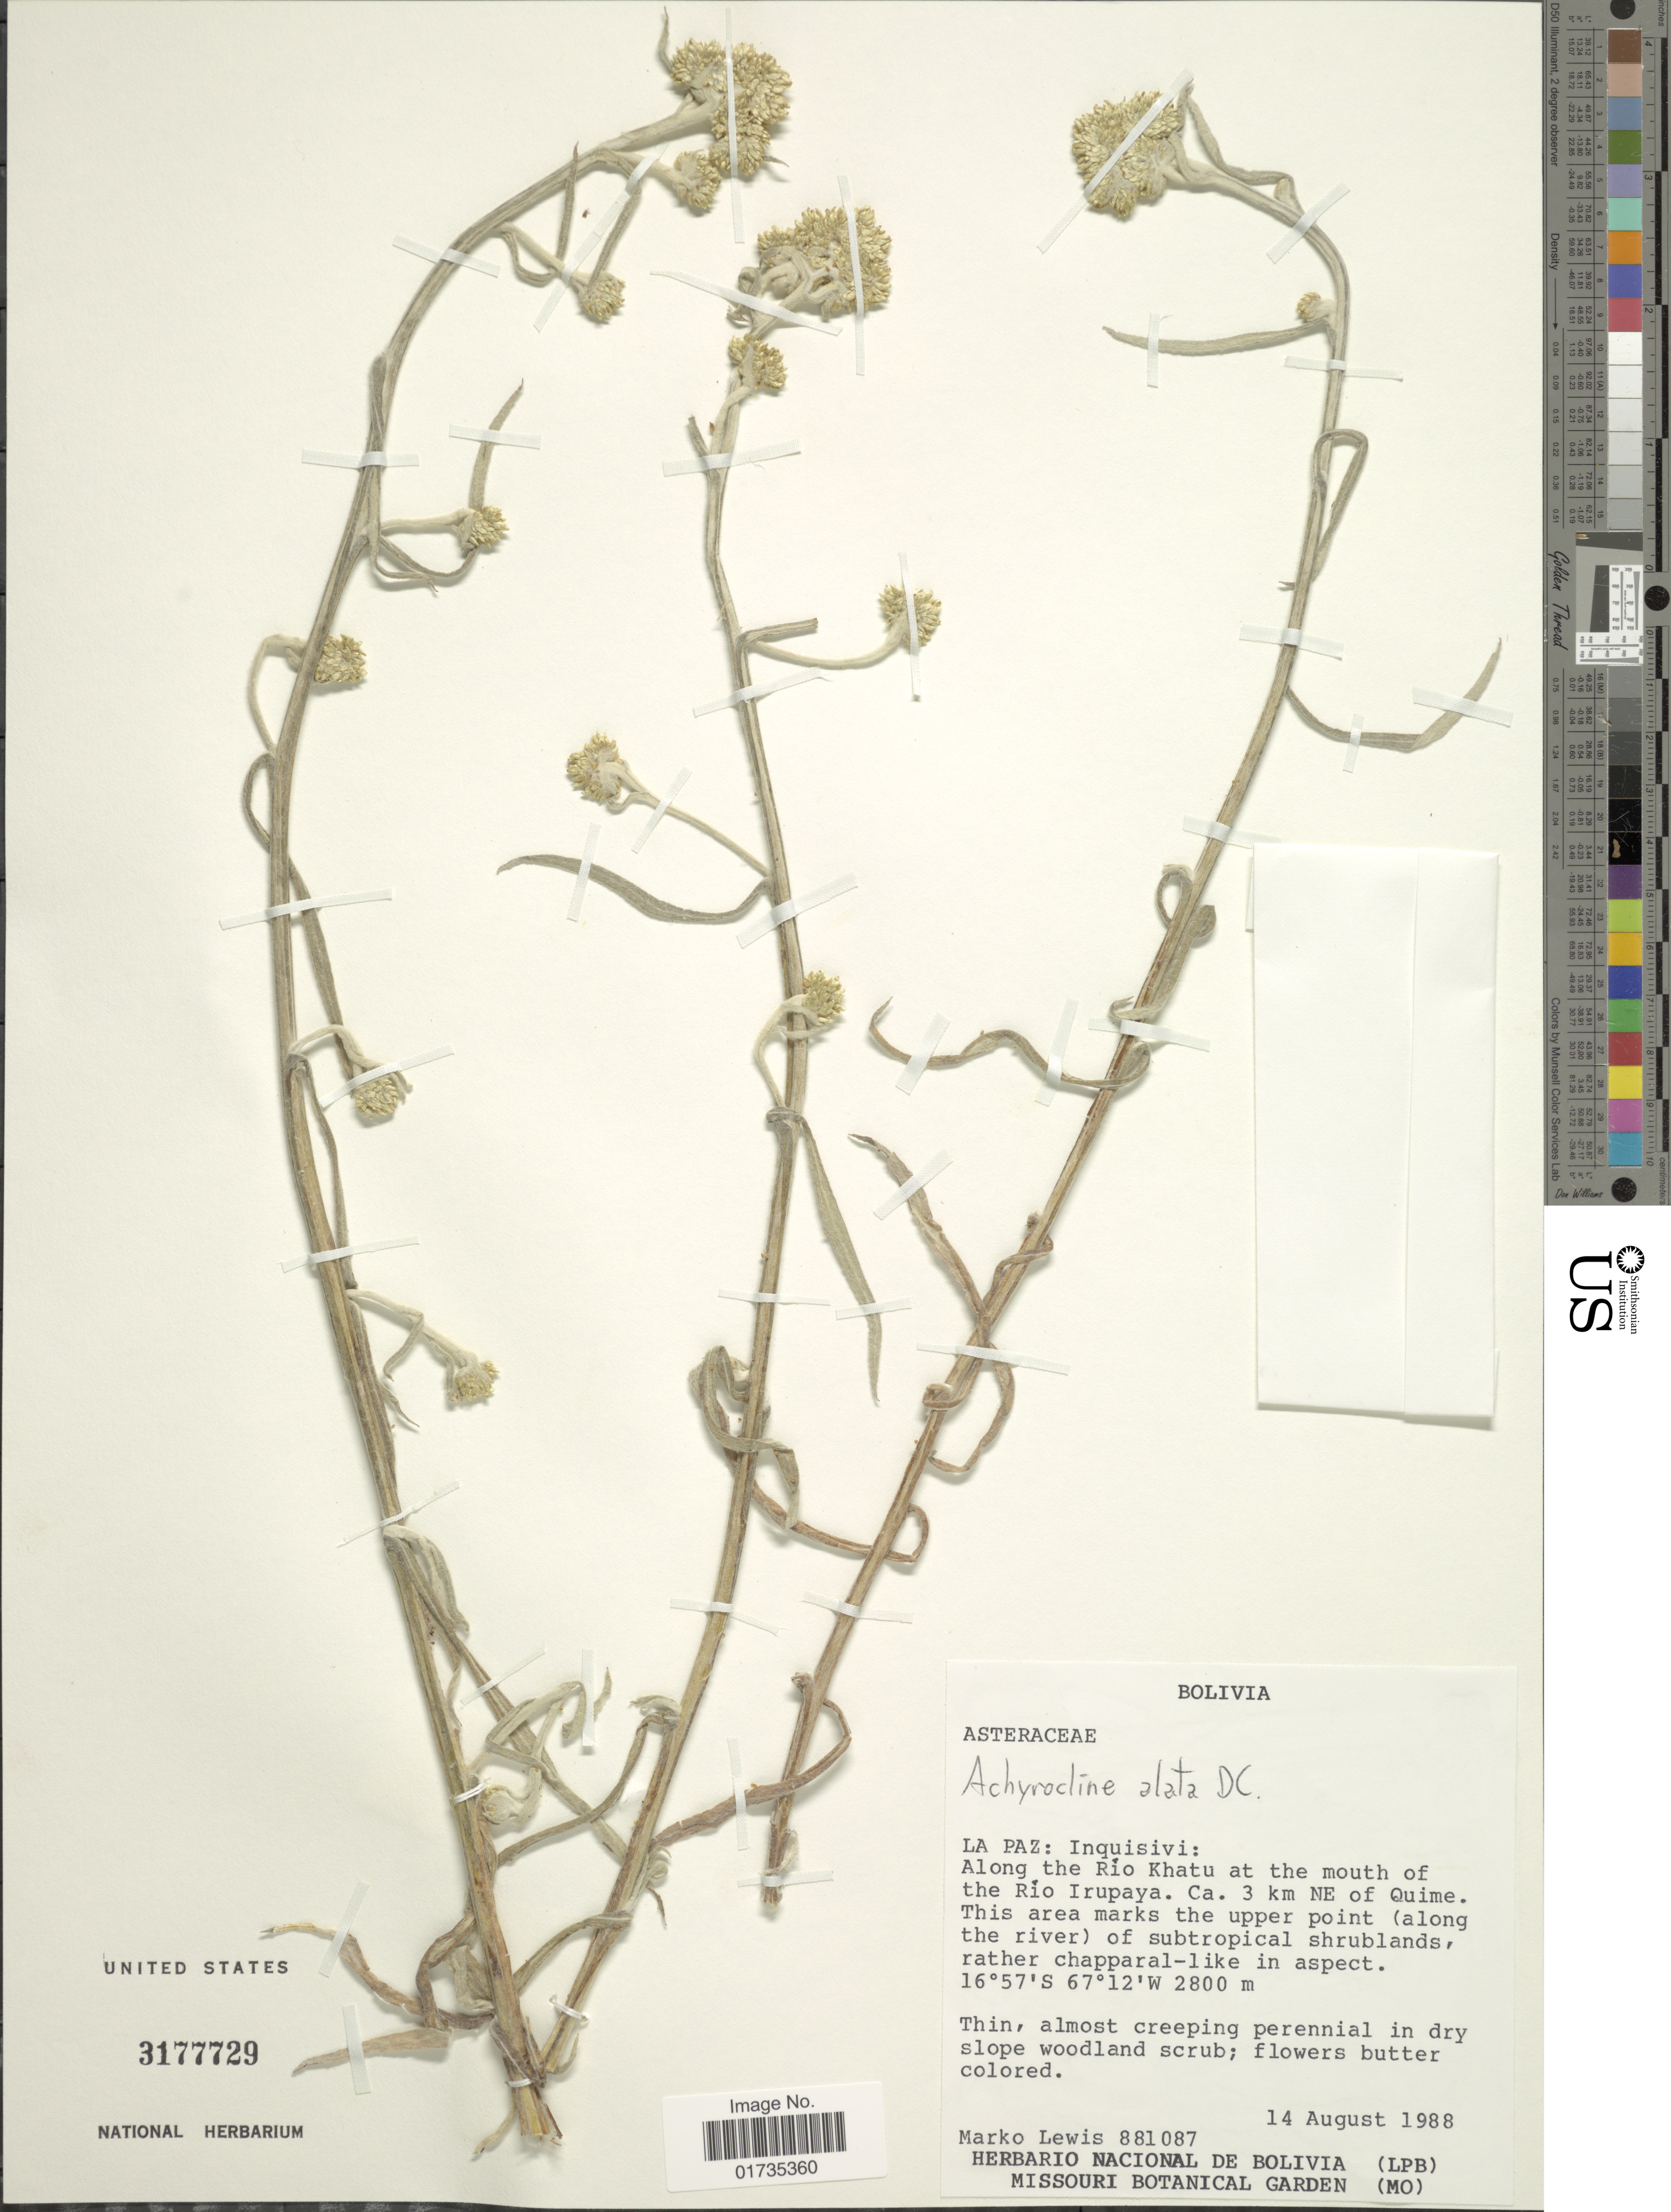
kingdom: Plantae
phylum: Tracheophyta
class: Magnoliopsida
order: Asterales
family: Asteraceae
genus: Achyrocline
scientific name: Achyrocline alata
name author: (Kunth) DC.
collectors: M. A. Lewis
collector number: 881087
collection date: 1988-08-14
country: Bolivia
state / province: La Paz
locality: Bolivia. La Paz: Inquisivi: Along the Rio Khatu at the mouth of the Rio Irupaya. Ca. 3 km NE of Quime. This area marks the upper point(along the river) of subtropical shrublands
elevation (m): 2800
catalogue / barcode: US 3177729